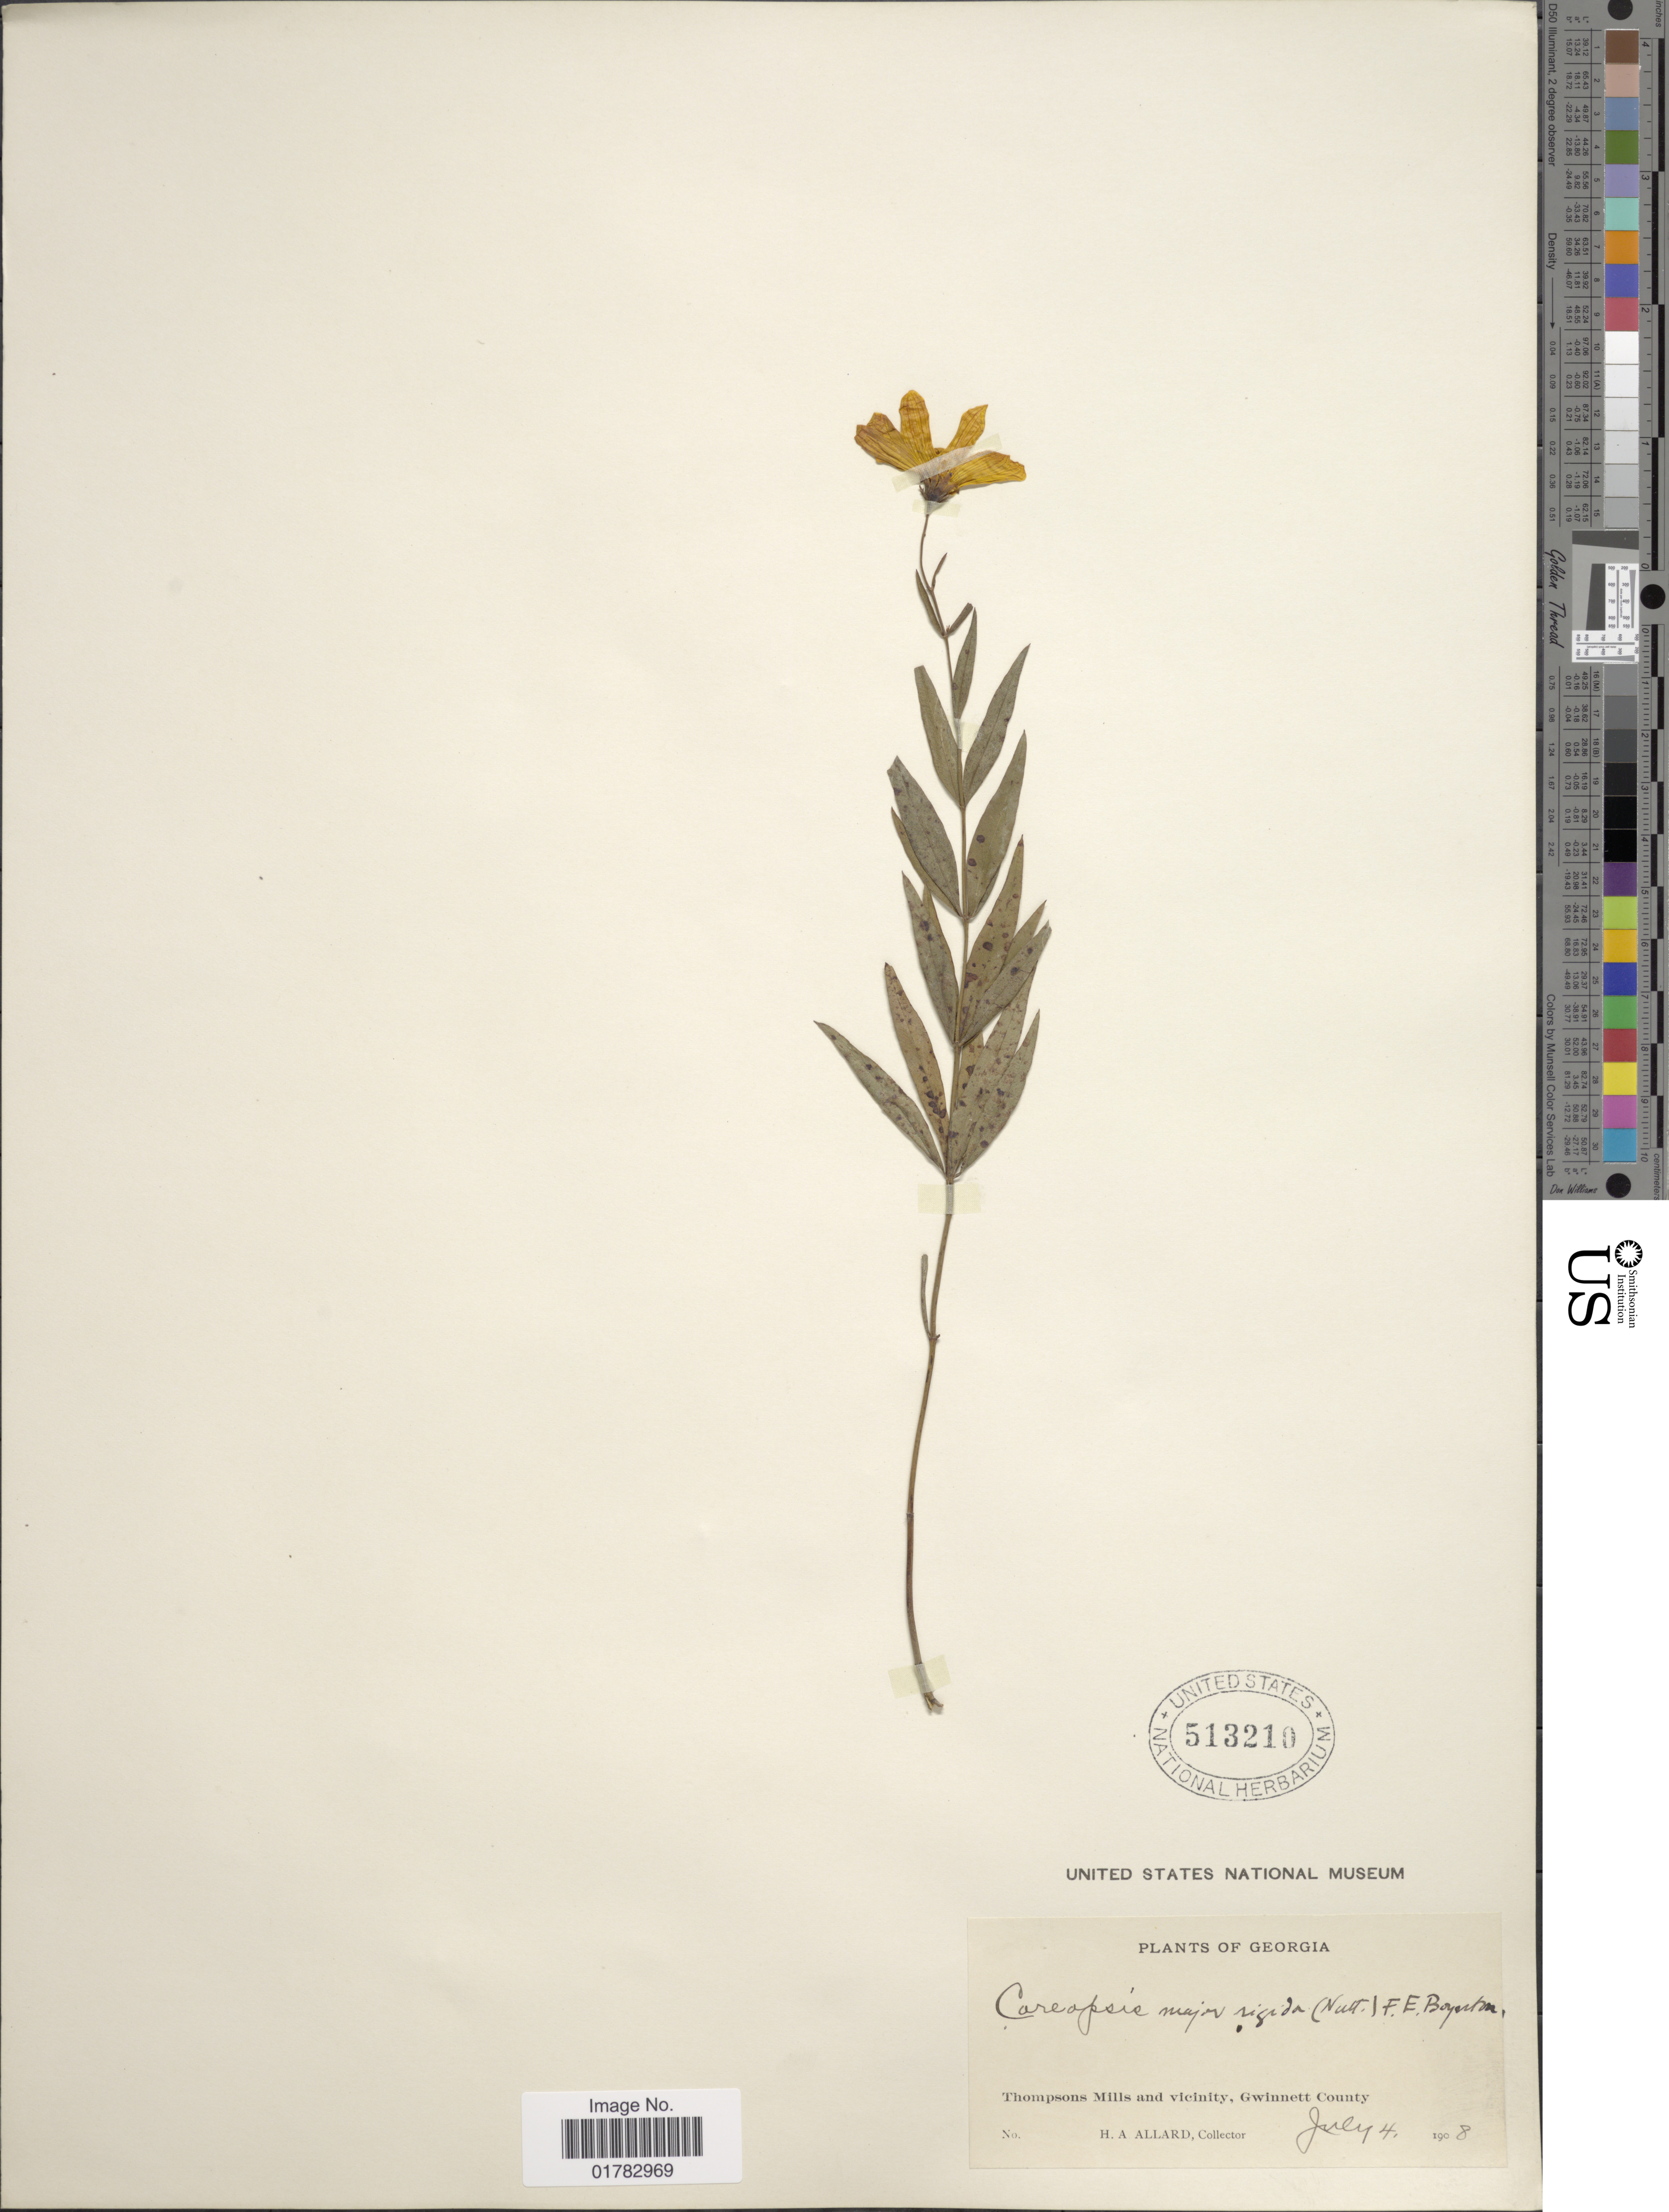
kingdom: Plantae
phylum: Tracheophyta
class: Magnoliopsida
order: Asterales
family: Asteraceae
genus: Coreopsis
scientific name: Coreopsis major var. rigida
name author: (Nutt.) F.E. Boynton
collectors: H. A. Allard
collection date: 1908-07-14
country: United States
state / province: Georgia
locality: Thompsons Mills and vicinity, Gwinnett County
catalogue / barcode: US 513210